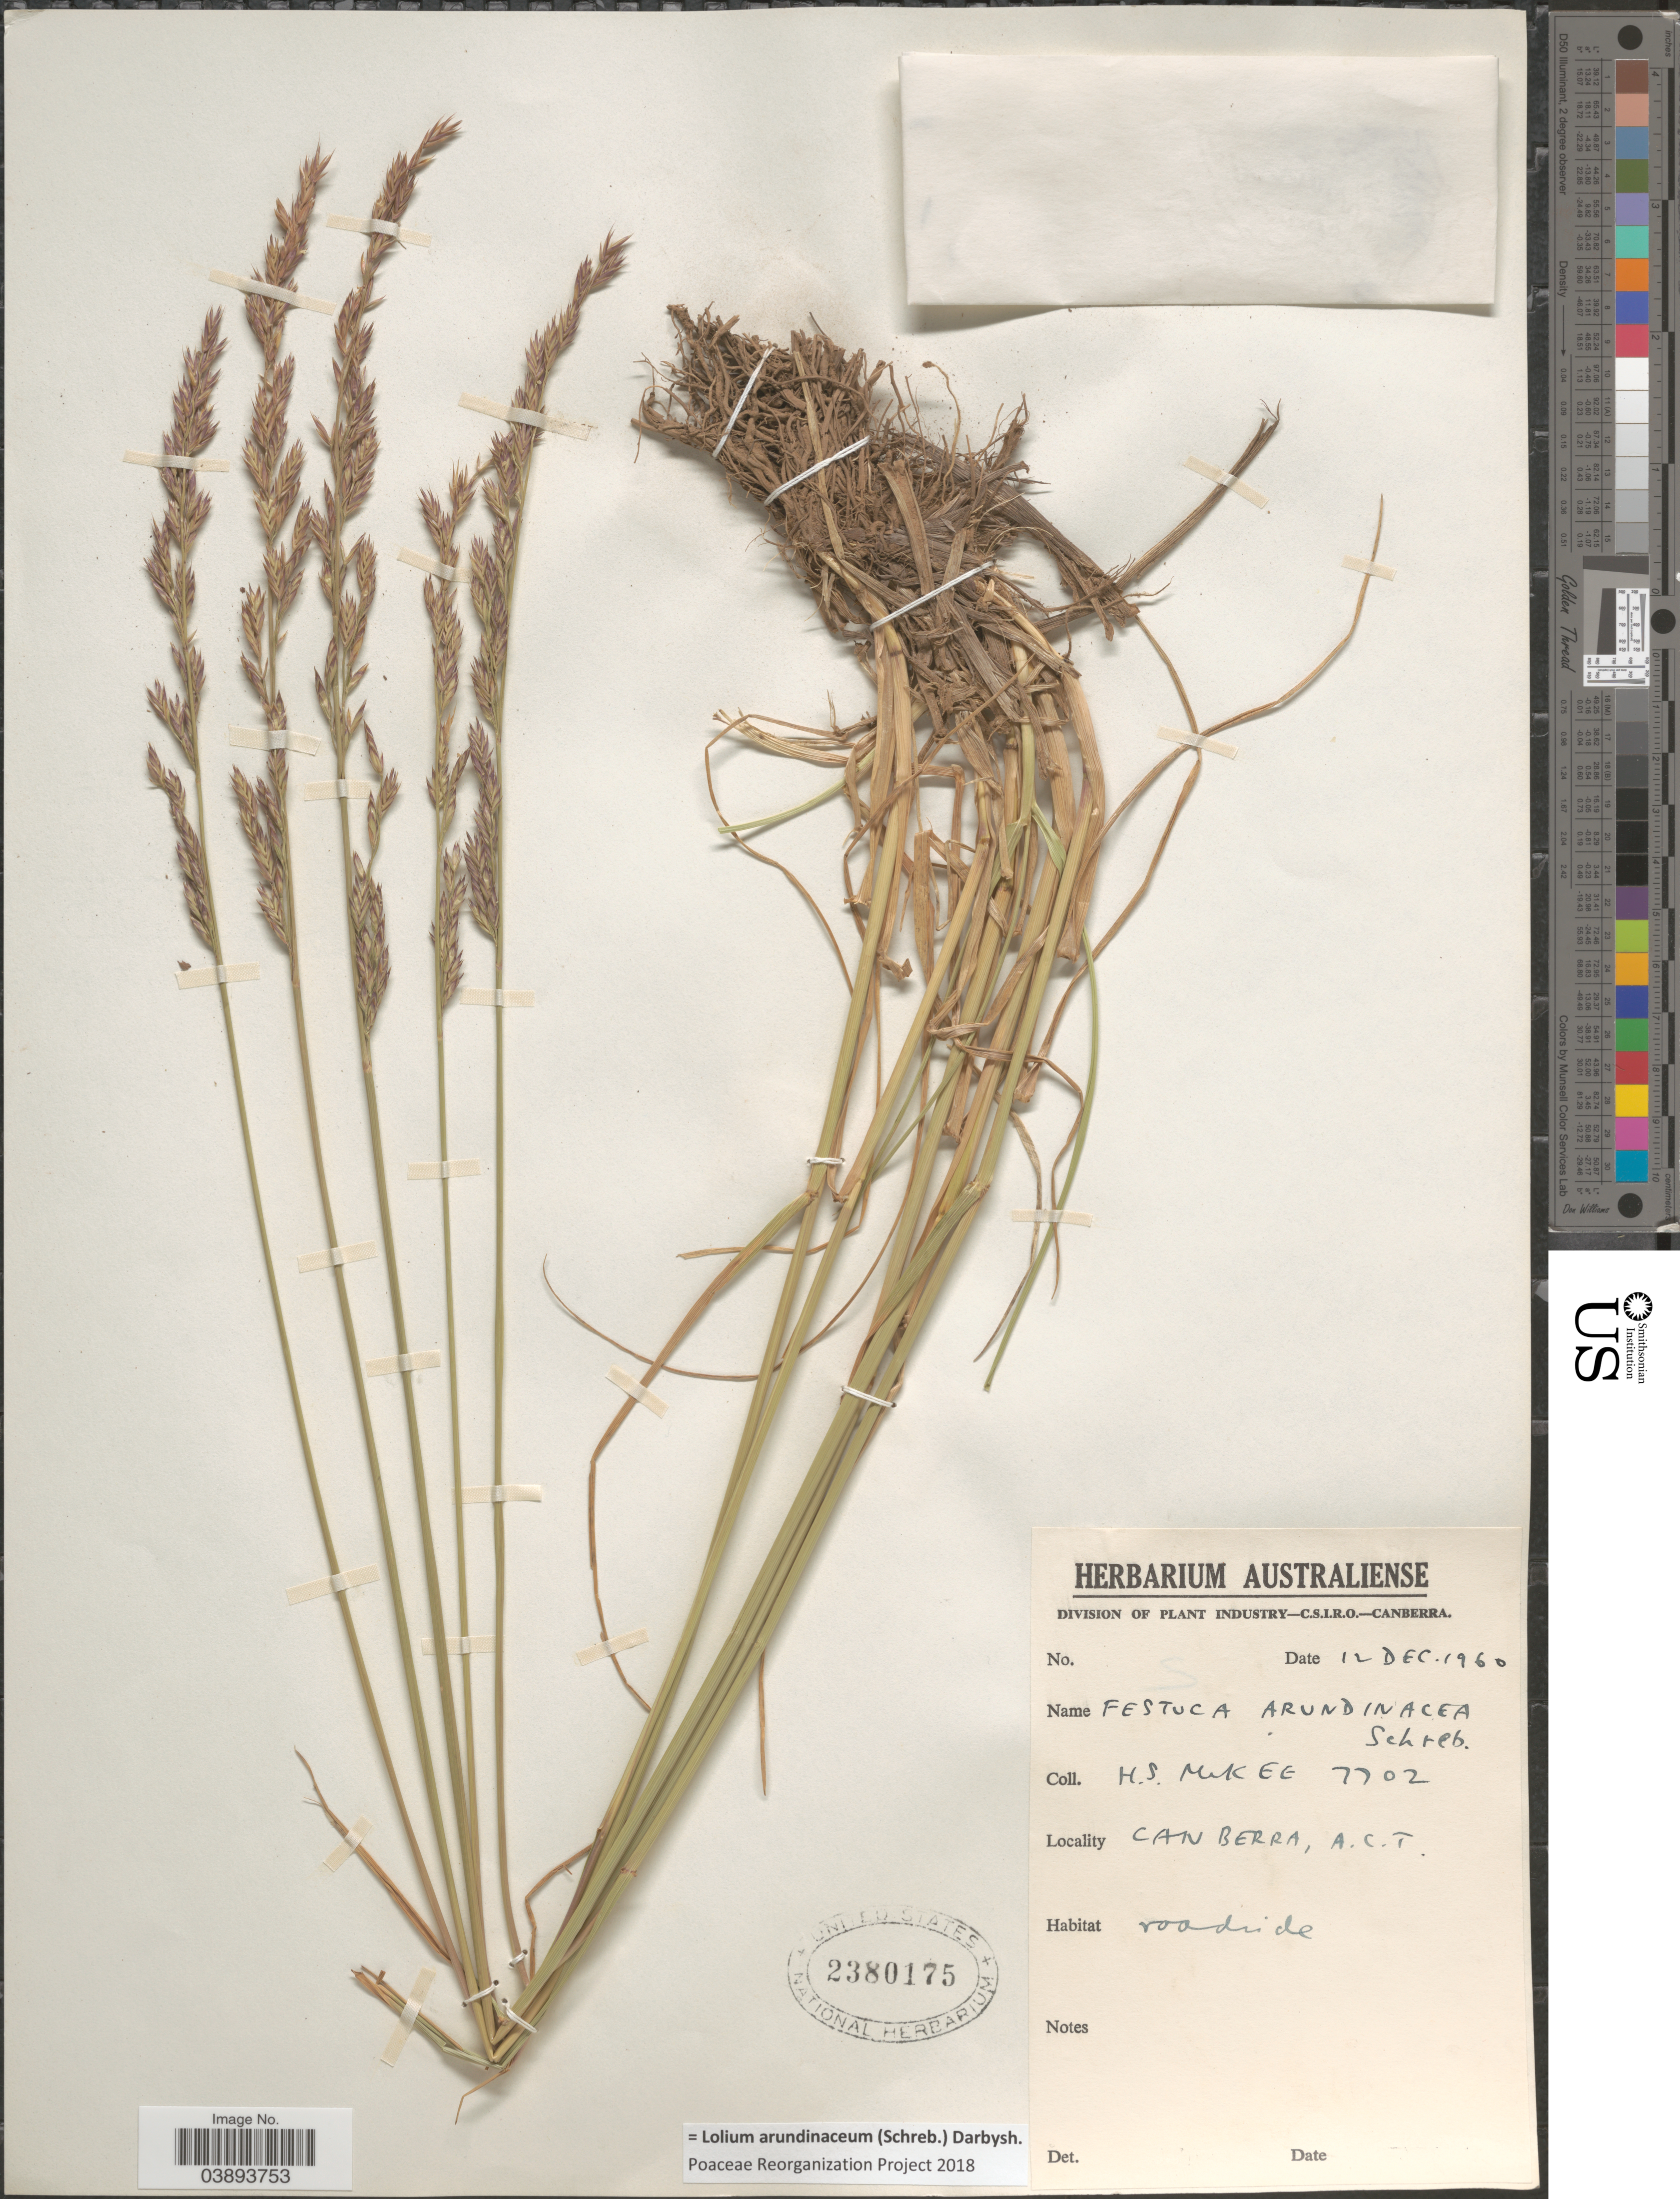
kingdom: Plantae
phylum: Tracheophyta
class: Liliopsida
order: Poales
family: Poaceae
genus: Lolium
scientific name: Lolium arundinaceum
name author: (Schreb.) Darbysh.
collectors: H. S. McKee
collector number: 7702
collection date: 1960-12-12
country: Australia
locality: Canberra, A.C.T.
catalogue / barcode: US 2380175